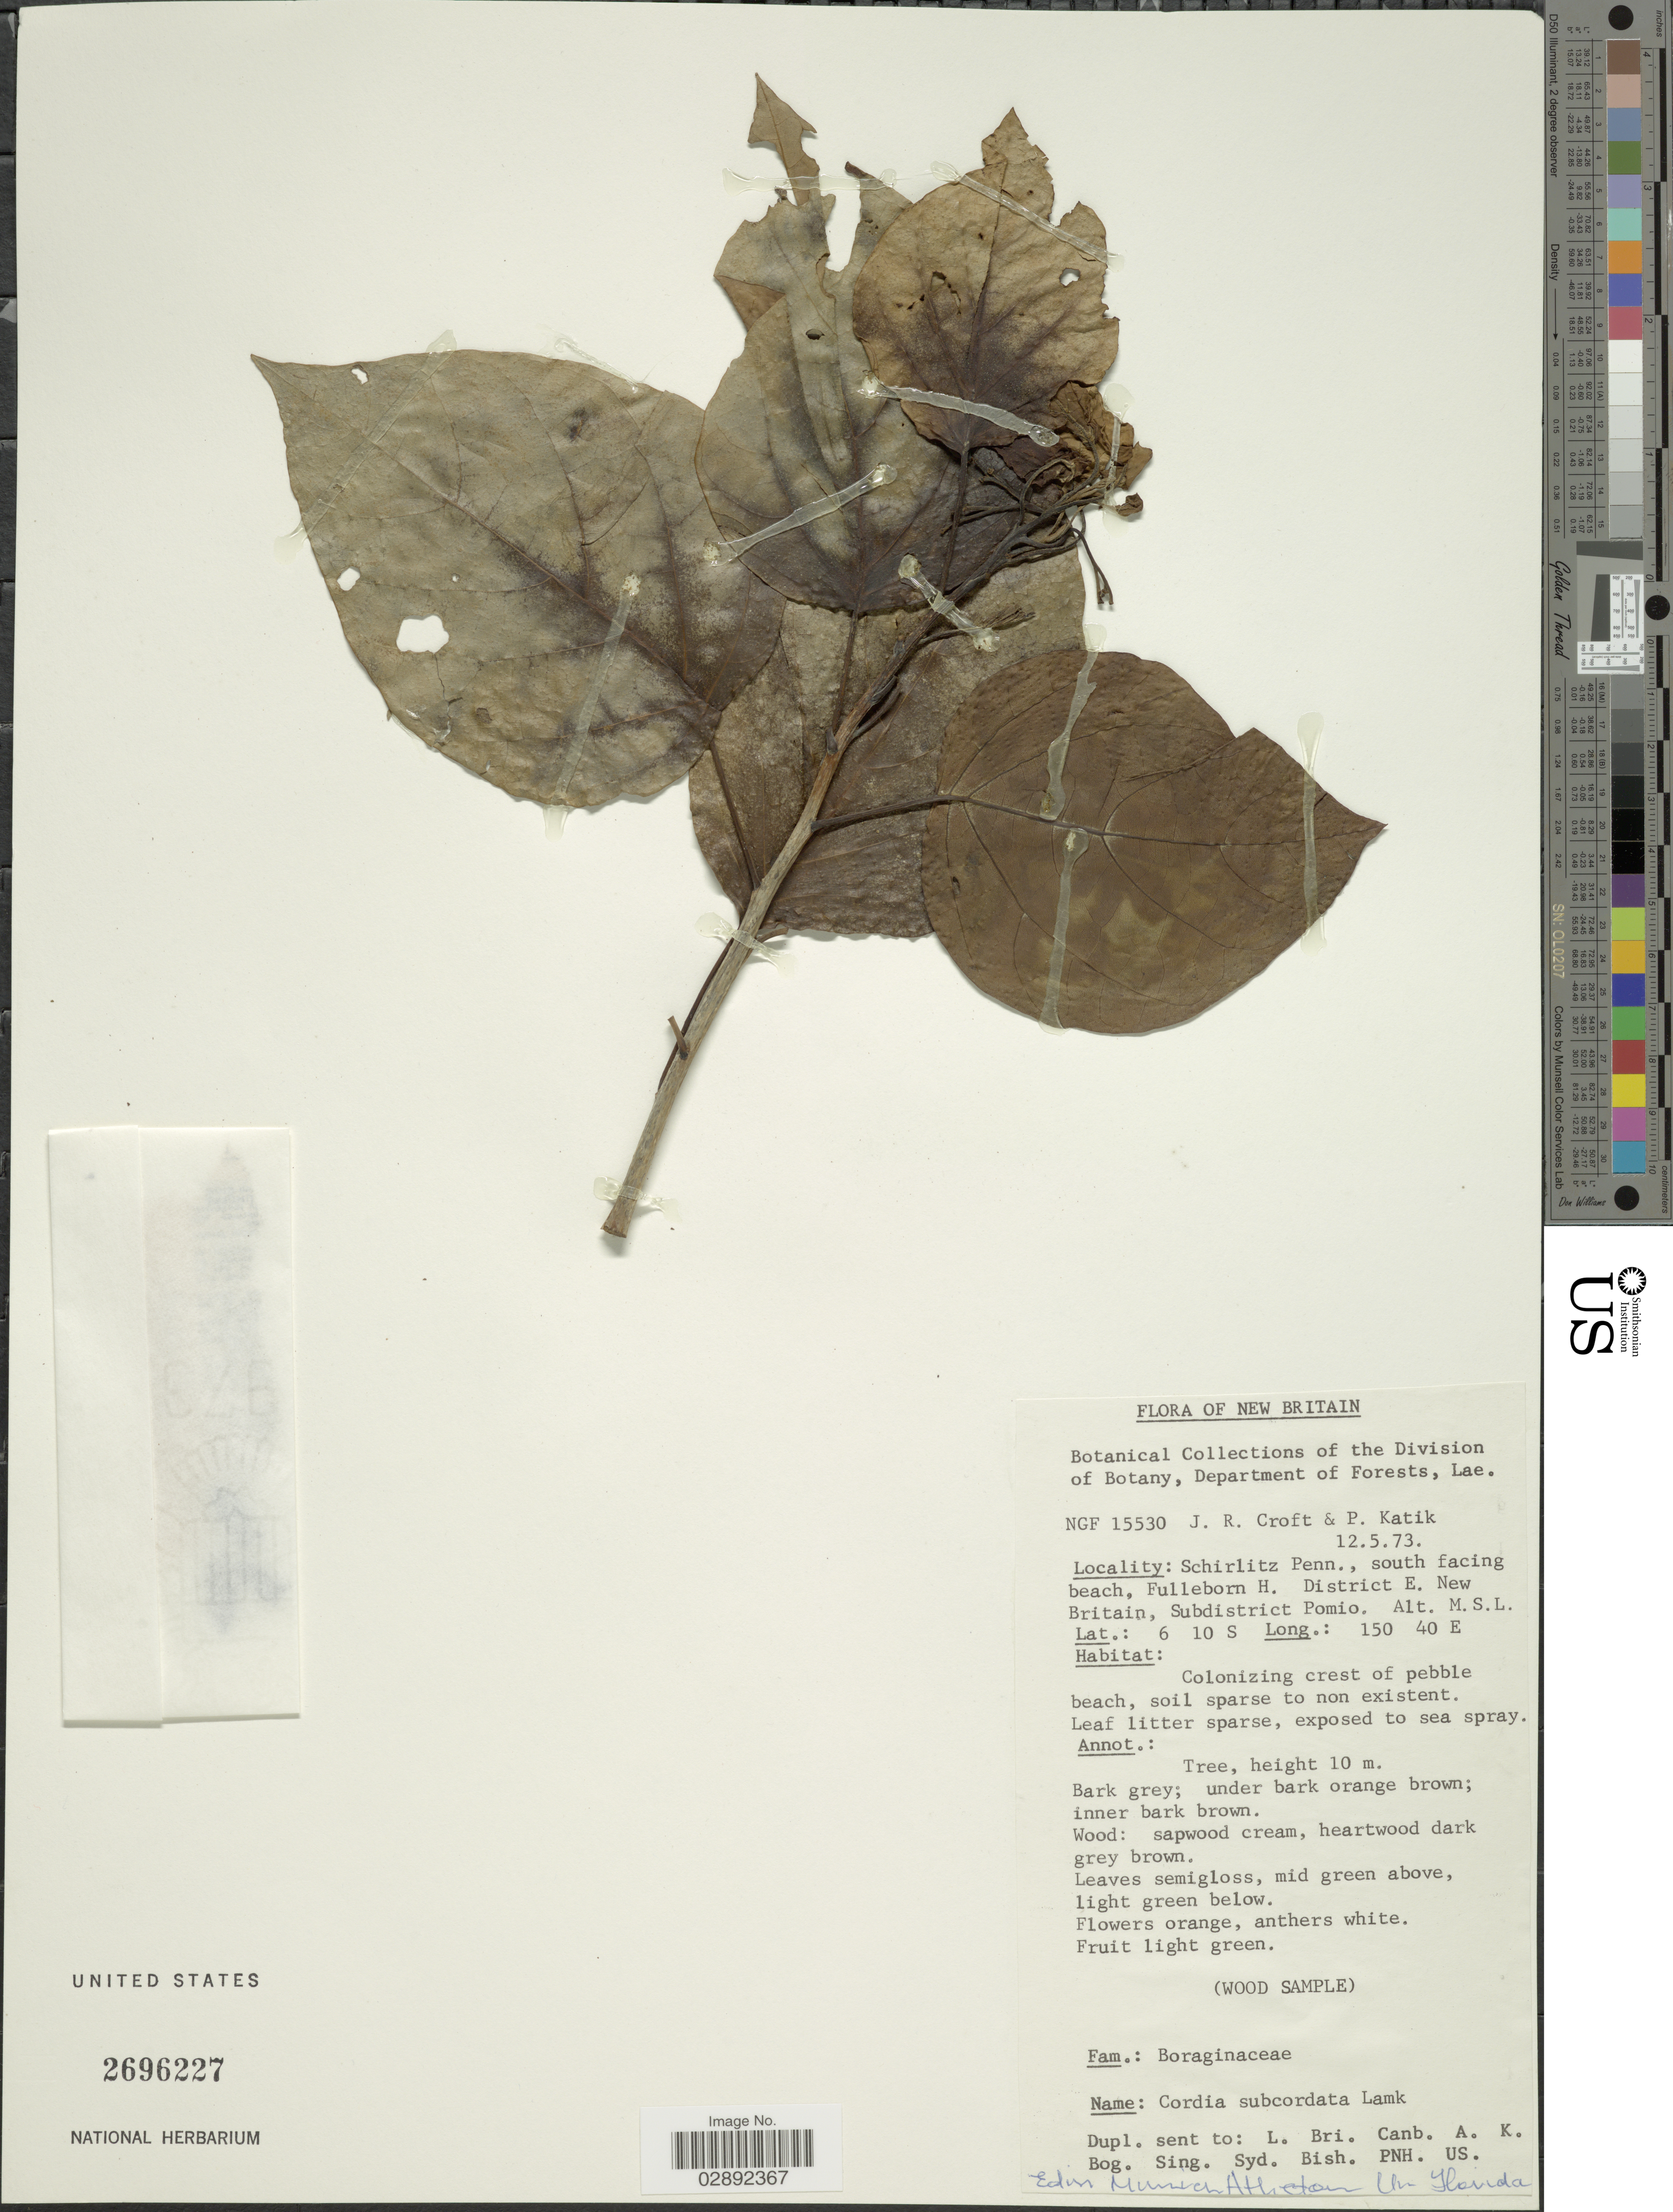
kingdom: Plantae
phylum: Tracheophyta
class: Magnoliopsida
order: Boraginales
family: Cordiaceae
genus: Cordia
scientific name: Cordia subcordata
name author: Lam.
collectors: J. R. Croft & P. Katik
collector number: NGF15530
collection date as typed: Transcribed d/m/y: 12/5/73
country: Papua New Guinea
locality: New Britain. Shirlitz Penn., south facing beach, Fulleborn H. District E. New Britain, Subdistrict Pomio.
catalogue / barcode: US 2696227